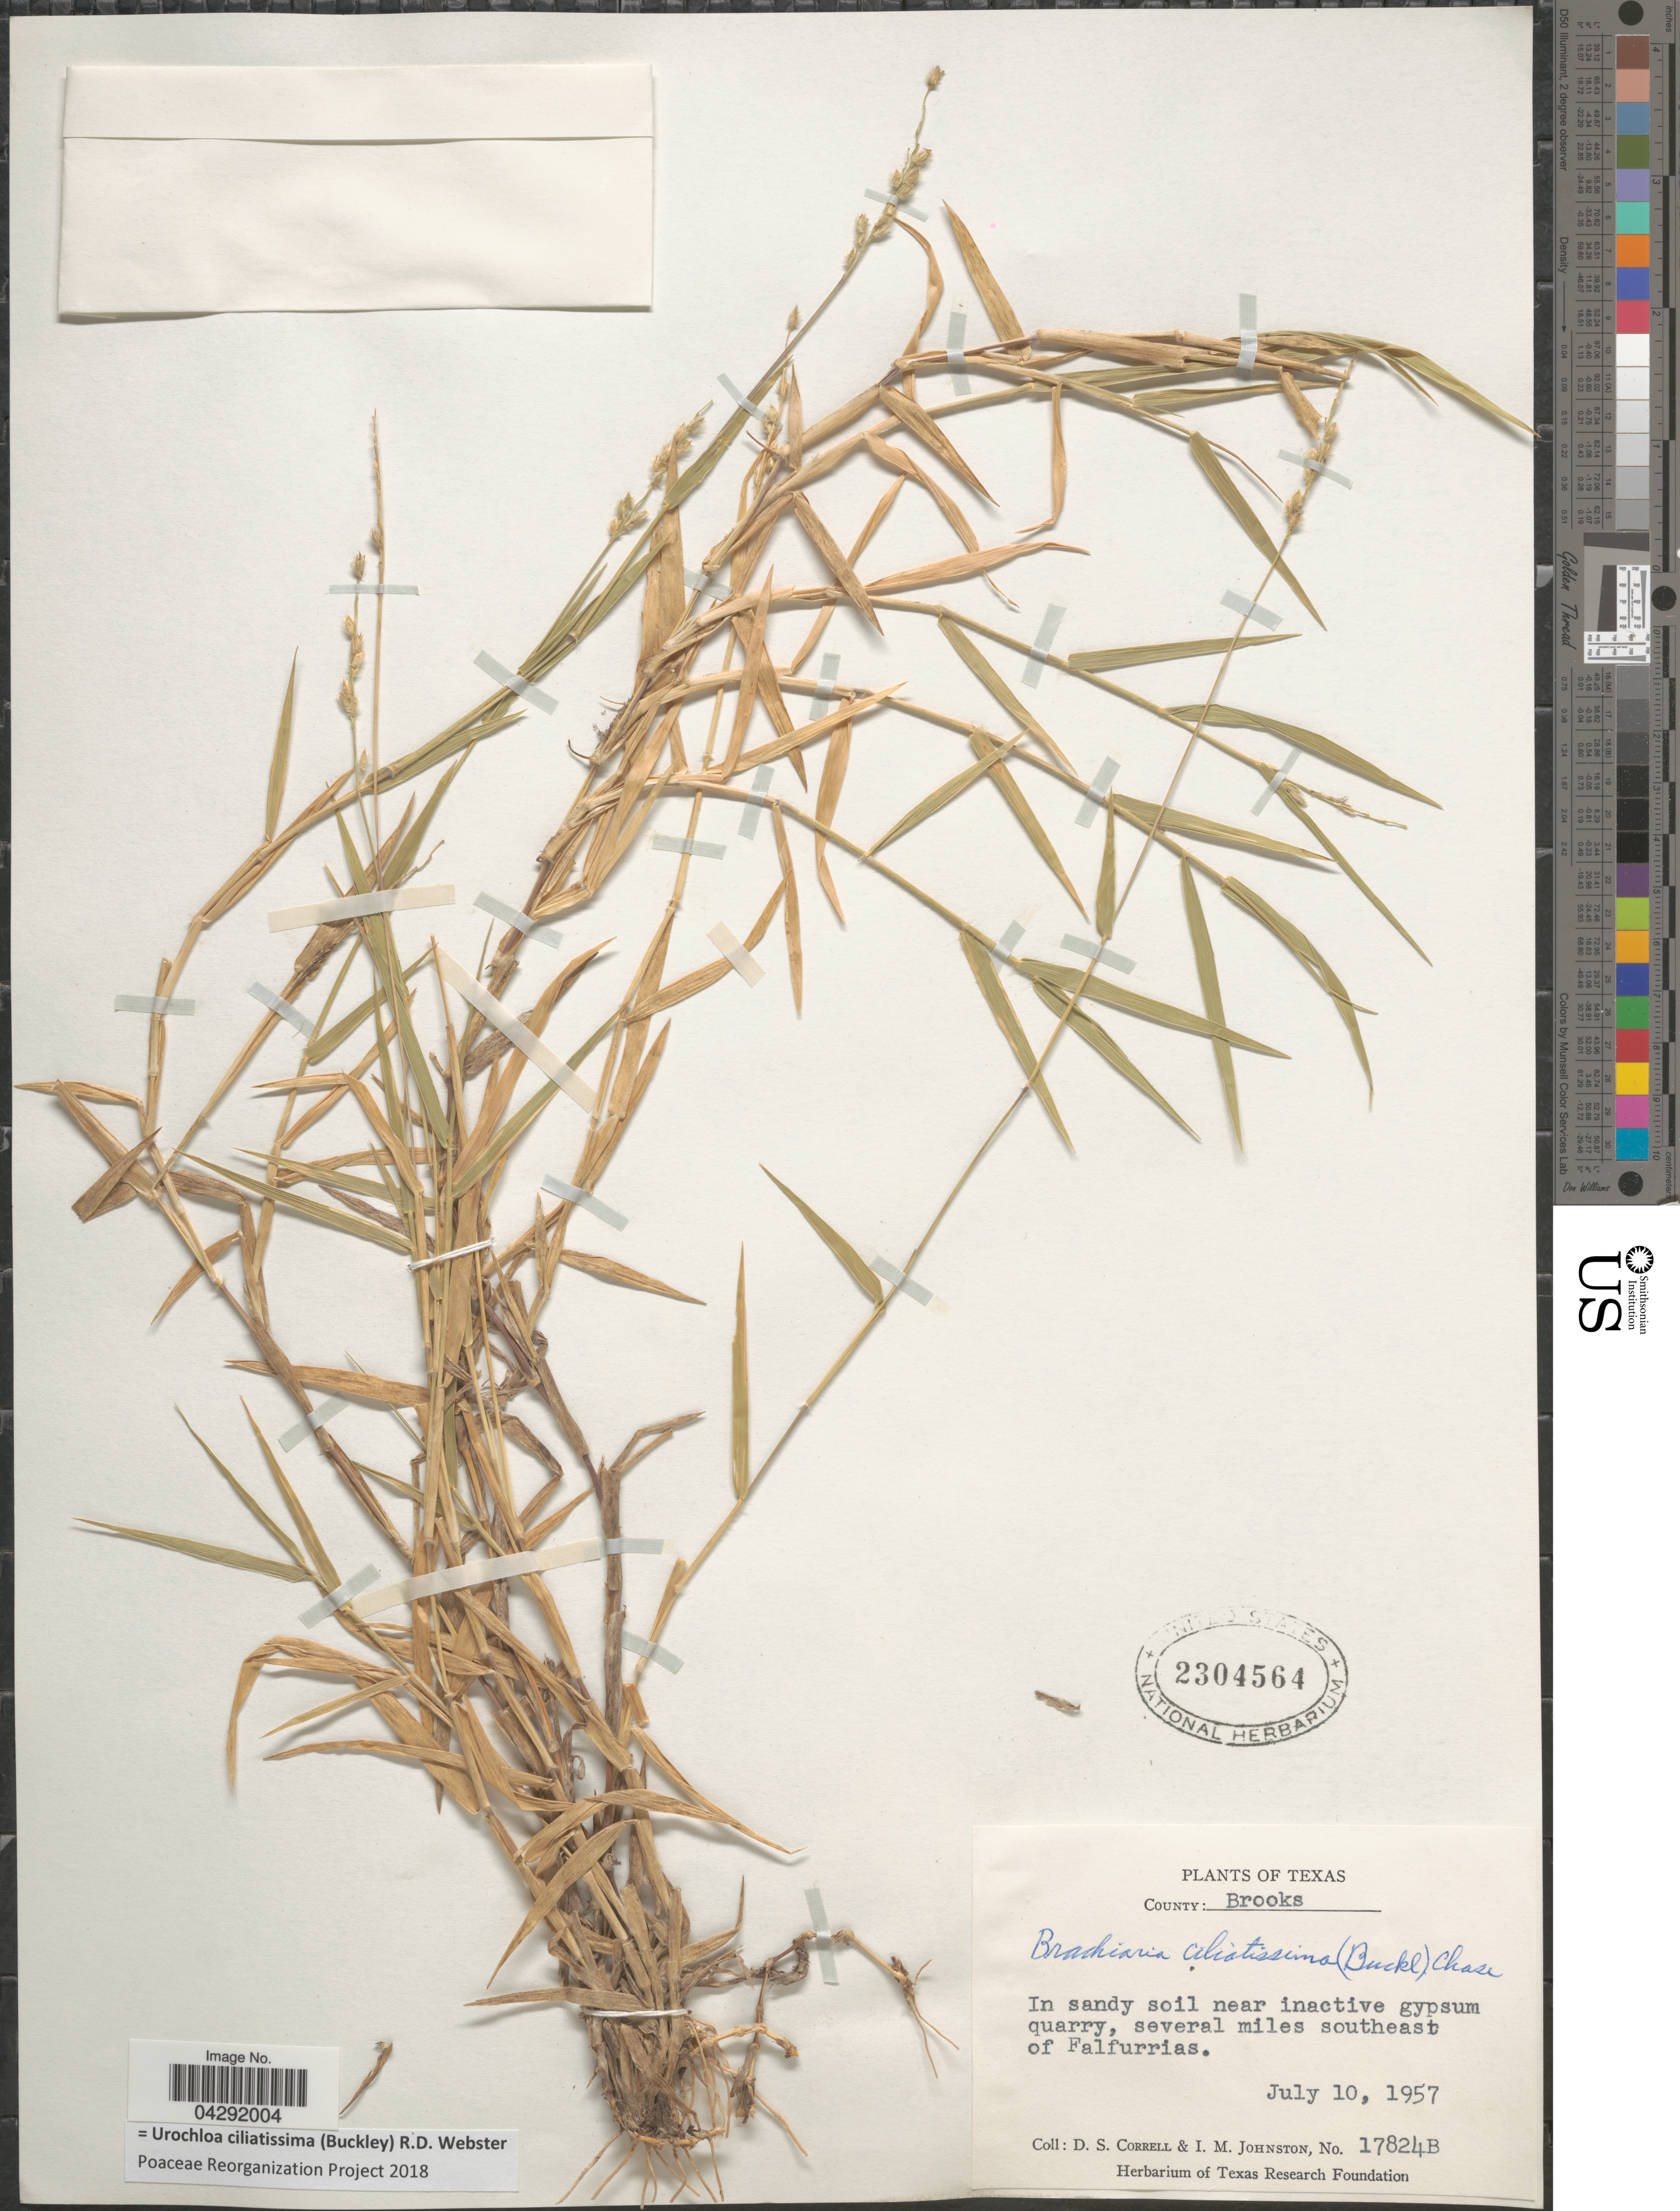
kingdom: Plantae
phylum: Tracheophyta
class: Liliopsida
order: Poales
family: Poaceae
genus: Urochloa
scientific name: Urochloa ciliatissima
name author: (Buckley) R.D. Webster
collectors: D. S. Correll & I.M. Johnston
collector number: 17824B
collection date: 1957-07-10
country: United States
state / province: Texas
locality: County: Brooks. Several miles southeast of Falfurrias.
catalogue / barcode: US 2304564